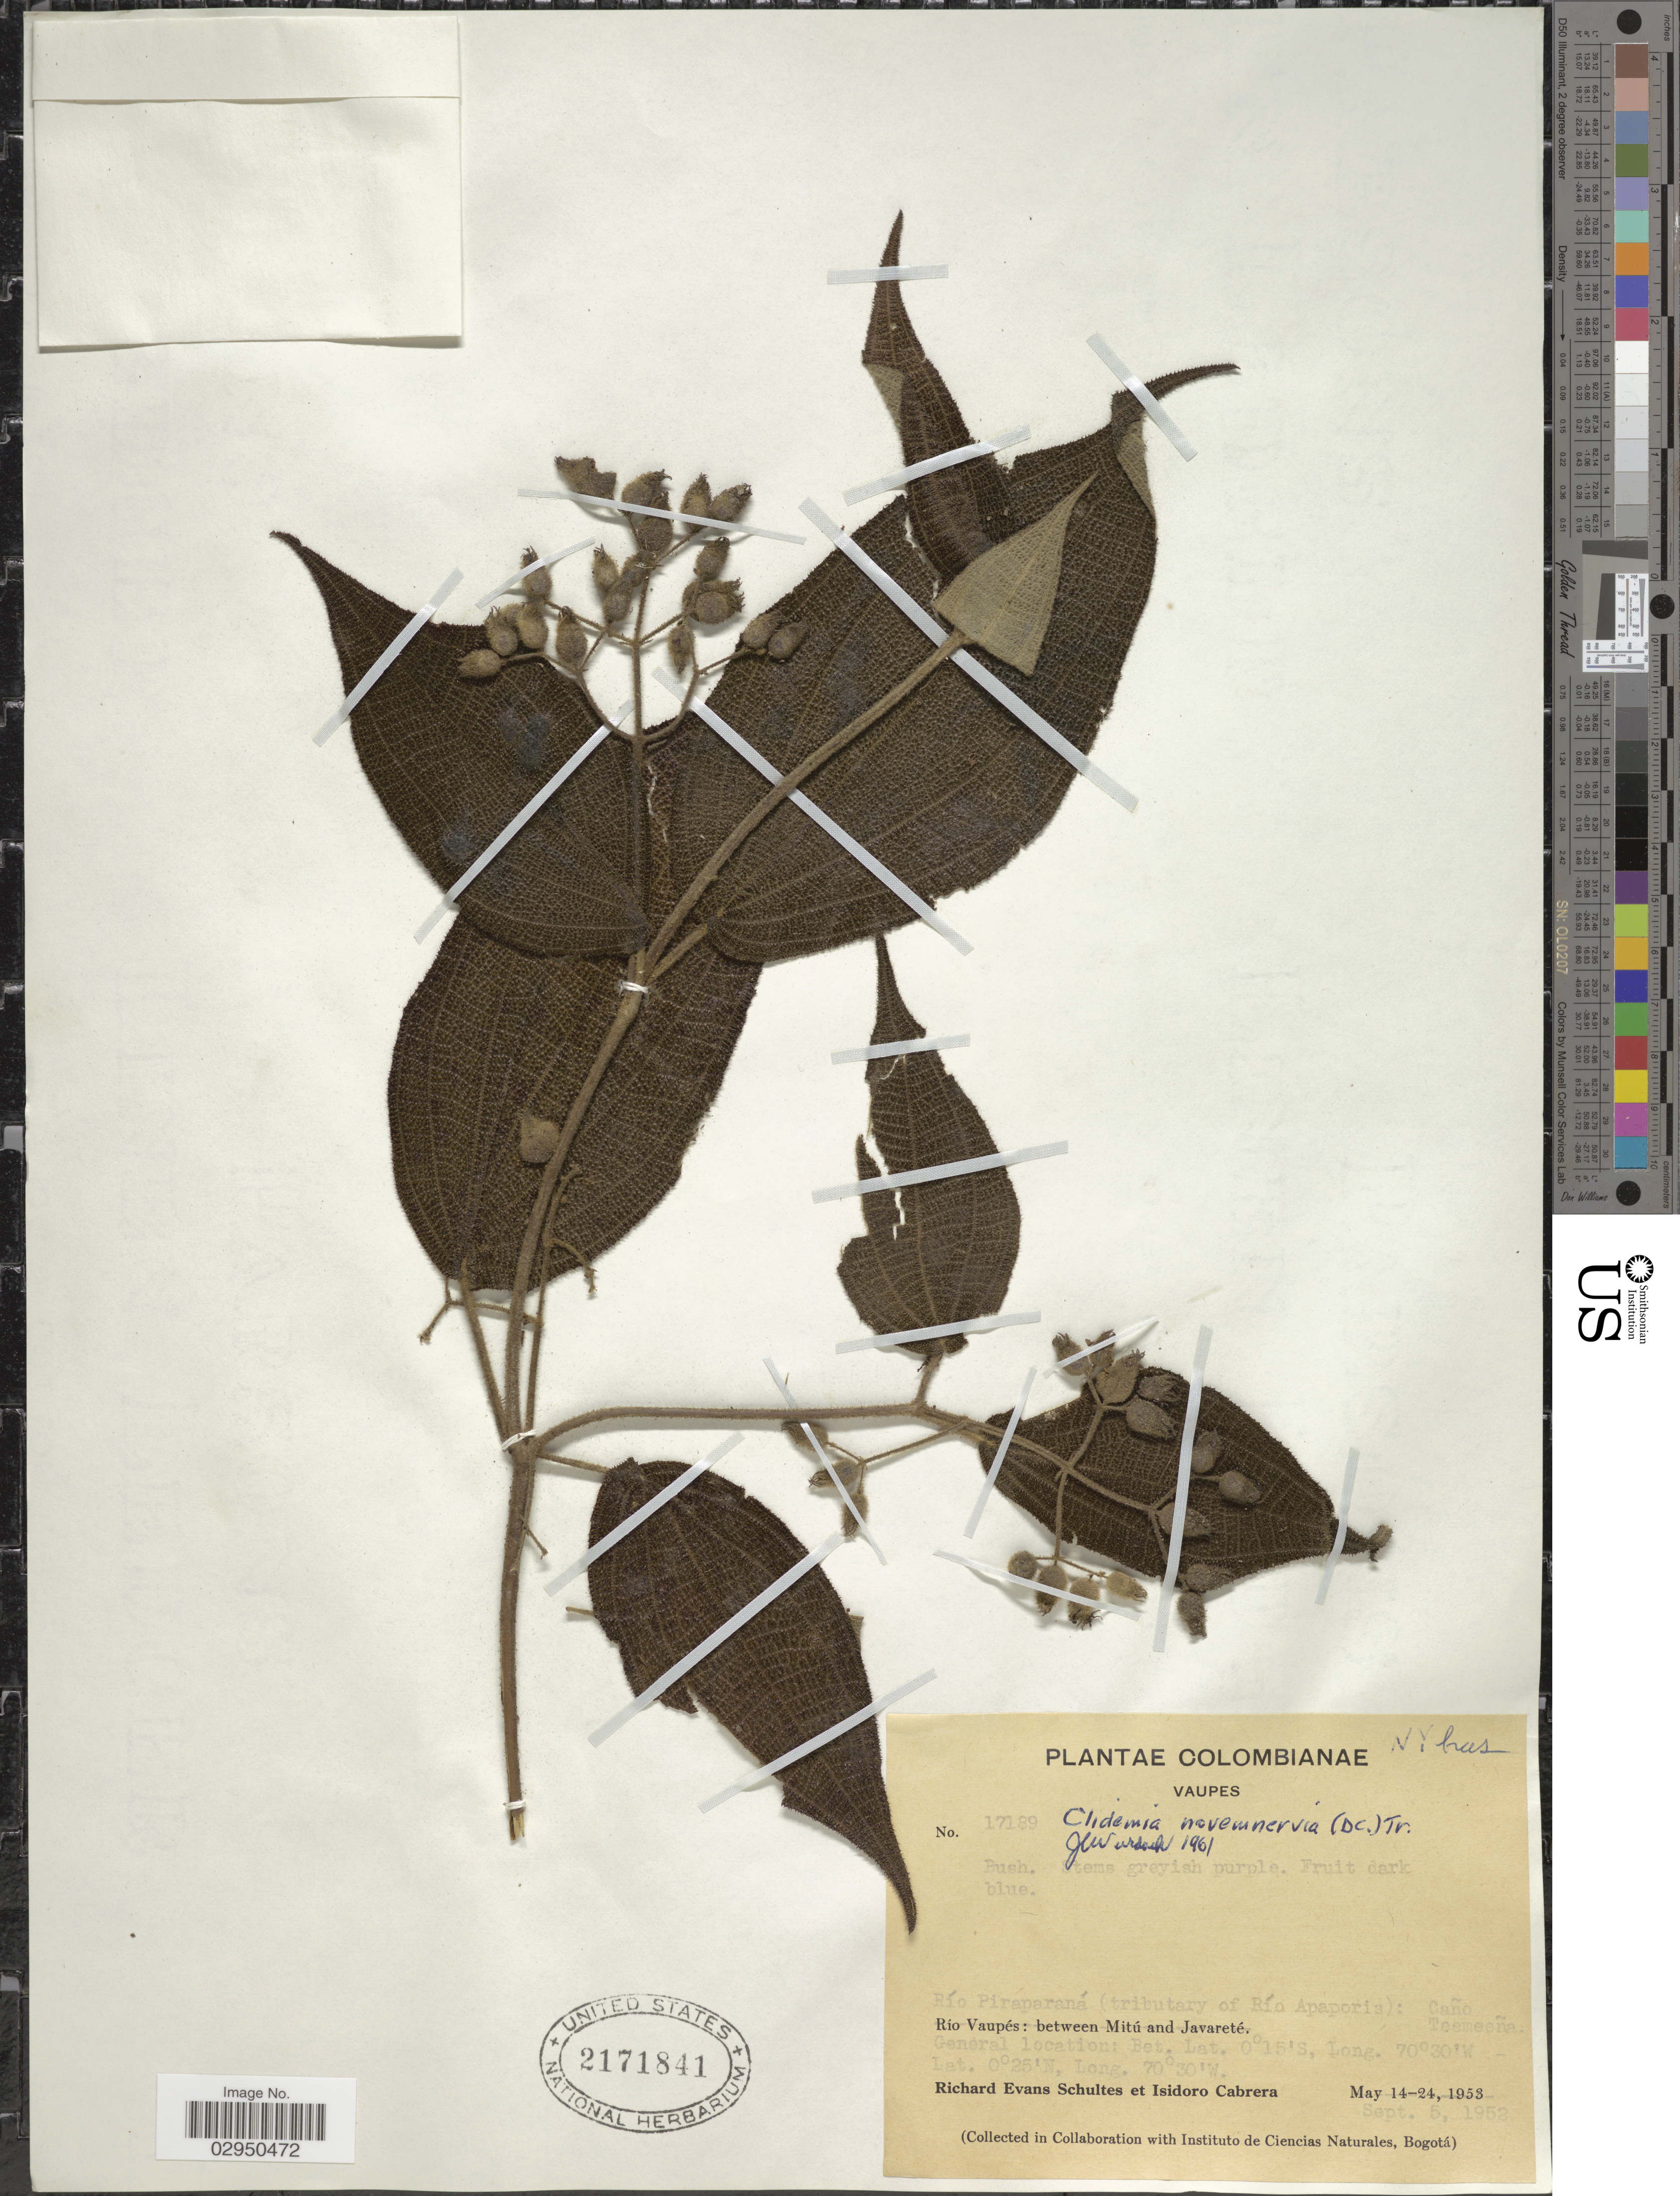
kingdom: Plantae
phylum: Tracheophyta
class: Magnoliopsida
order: Myrtales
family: Melastomataceae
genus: Clidemia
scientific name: Clidemia novemnervia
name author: (DC.) Triana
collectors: R. E. Schultes & I. Cabrera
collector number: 17189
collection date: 1952-09-05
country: Colombia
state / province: Vaupés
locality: Río Piráparaná (tributary of Río Apaporia): Caño Teemeeña.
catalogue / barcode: US 2171841